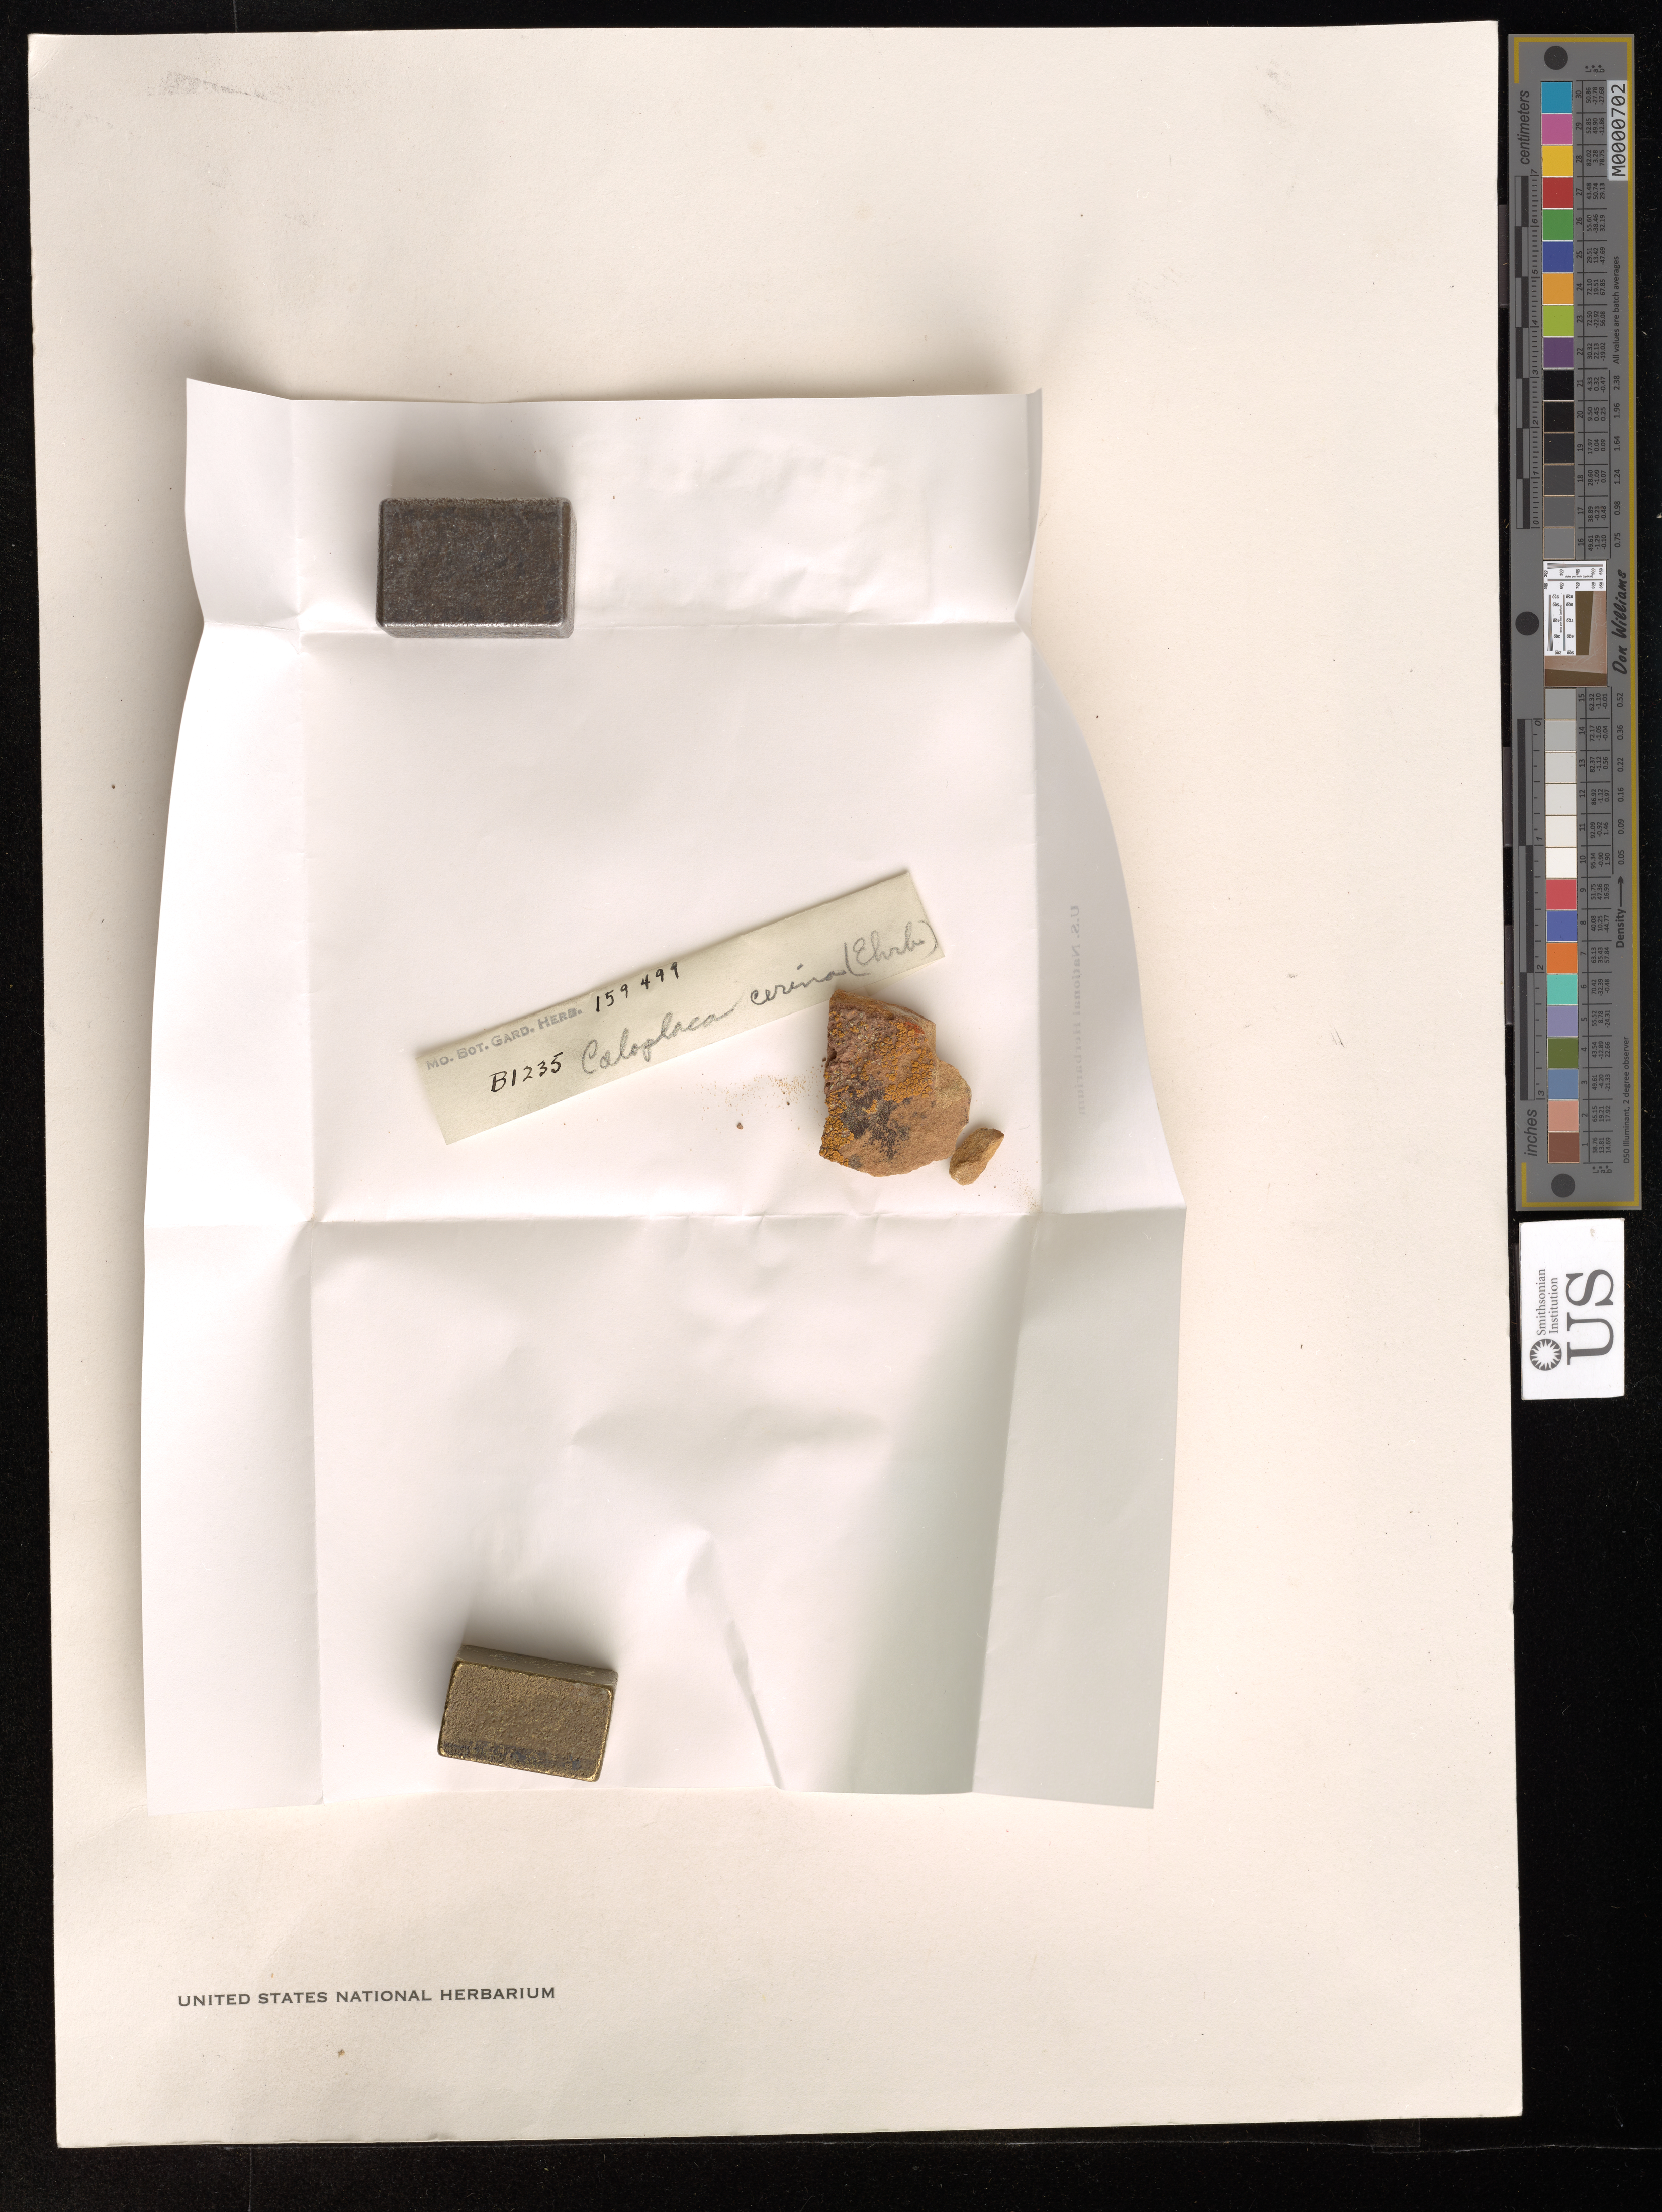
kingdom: Fungi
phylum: Ascomycota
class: Candelariomycetes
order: Candelariales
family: Candelariaceae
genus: Candelariella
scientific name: Candelariella sp.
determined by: Wetmore, C.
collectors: L. Hubricht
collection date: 1938-06-22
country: United States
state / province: New Mexico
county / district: San Juan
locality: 5 miles N of Blanding